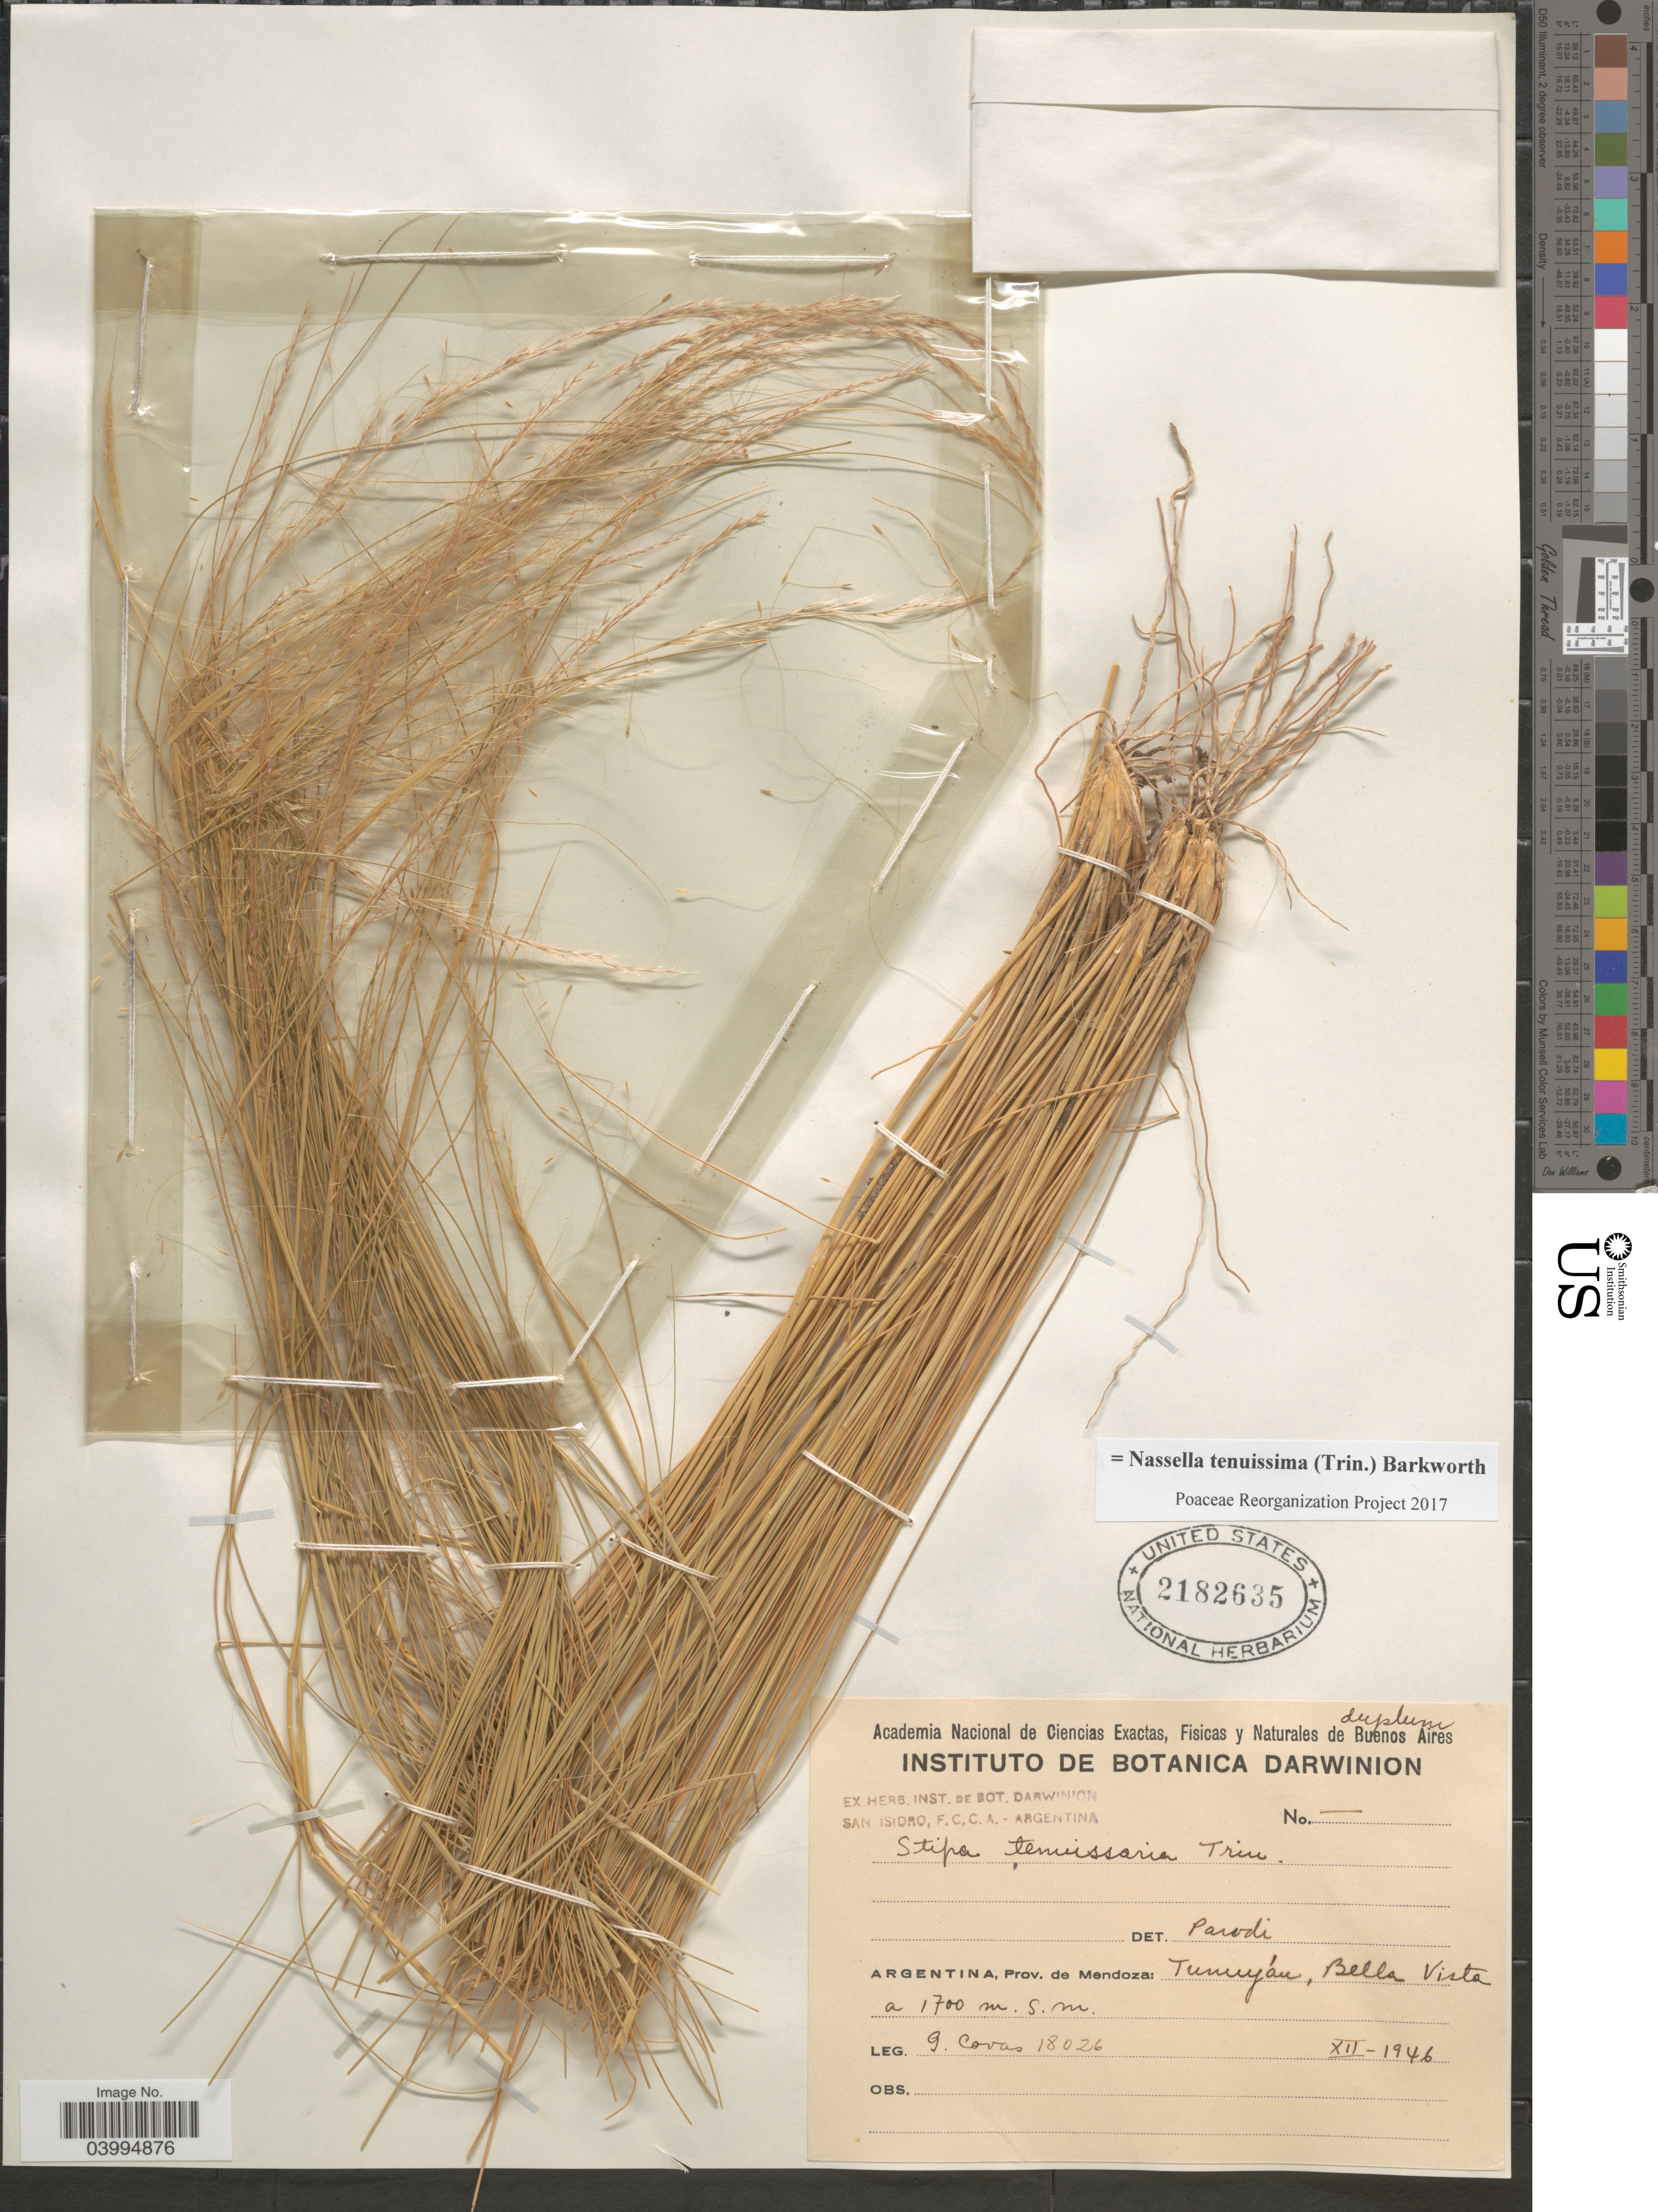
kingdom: Plantae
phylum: Tracheophyta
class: Liliopsida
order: Poales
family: Poaceae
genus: Nassella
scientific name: Nassella tenuissima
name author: (Trin.) Barkworth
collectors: G. Covas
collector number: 18026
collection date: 1946-12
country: Argentina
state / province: Mendoza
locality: Tunuyán, Bella Vista.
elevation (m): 1700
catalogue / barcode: US 2182635